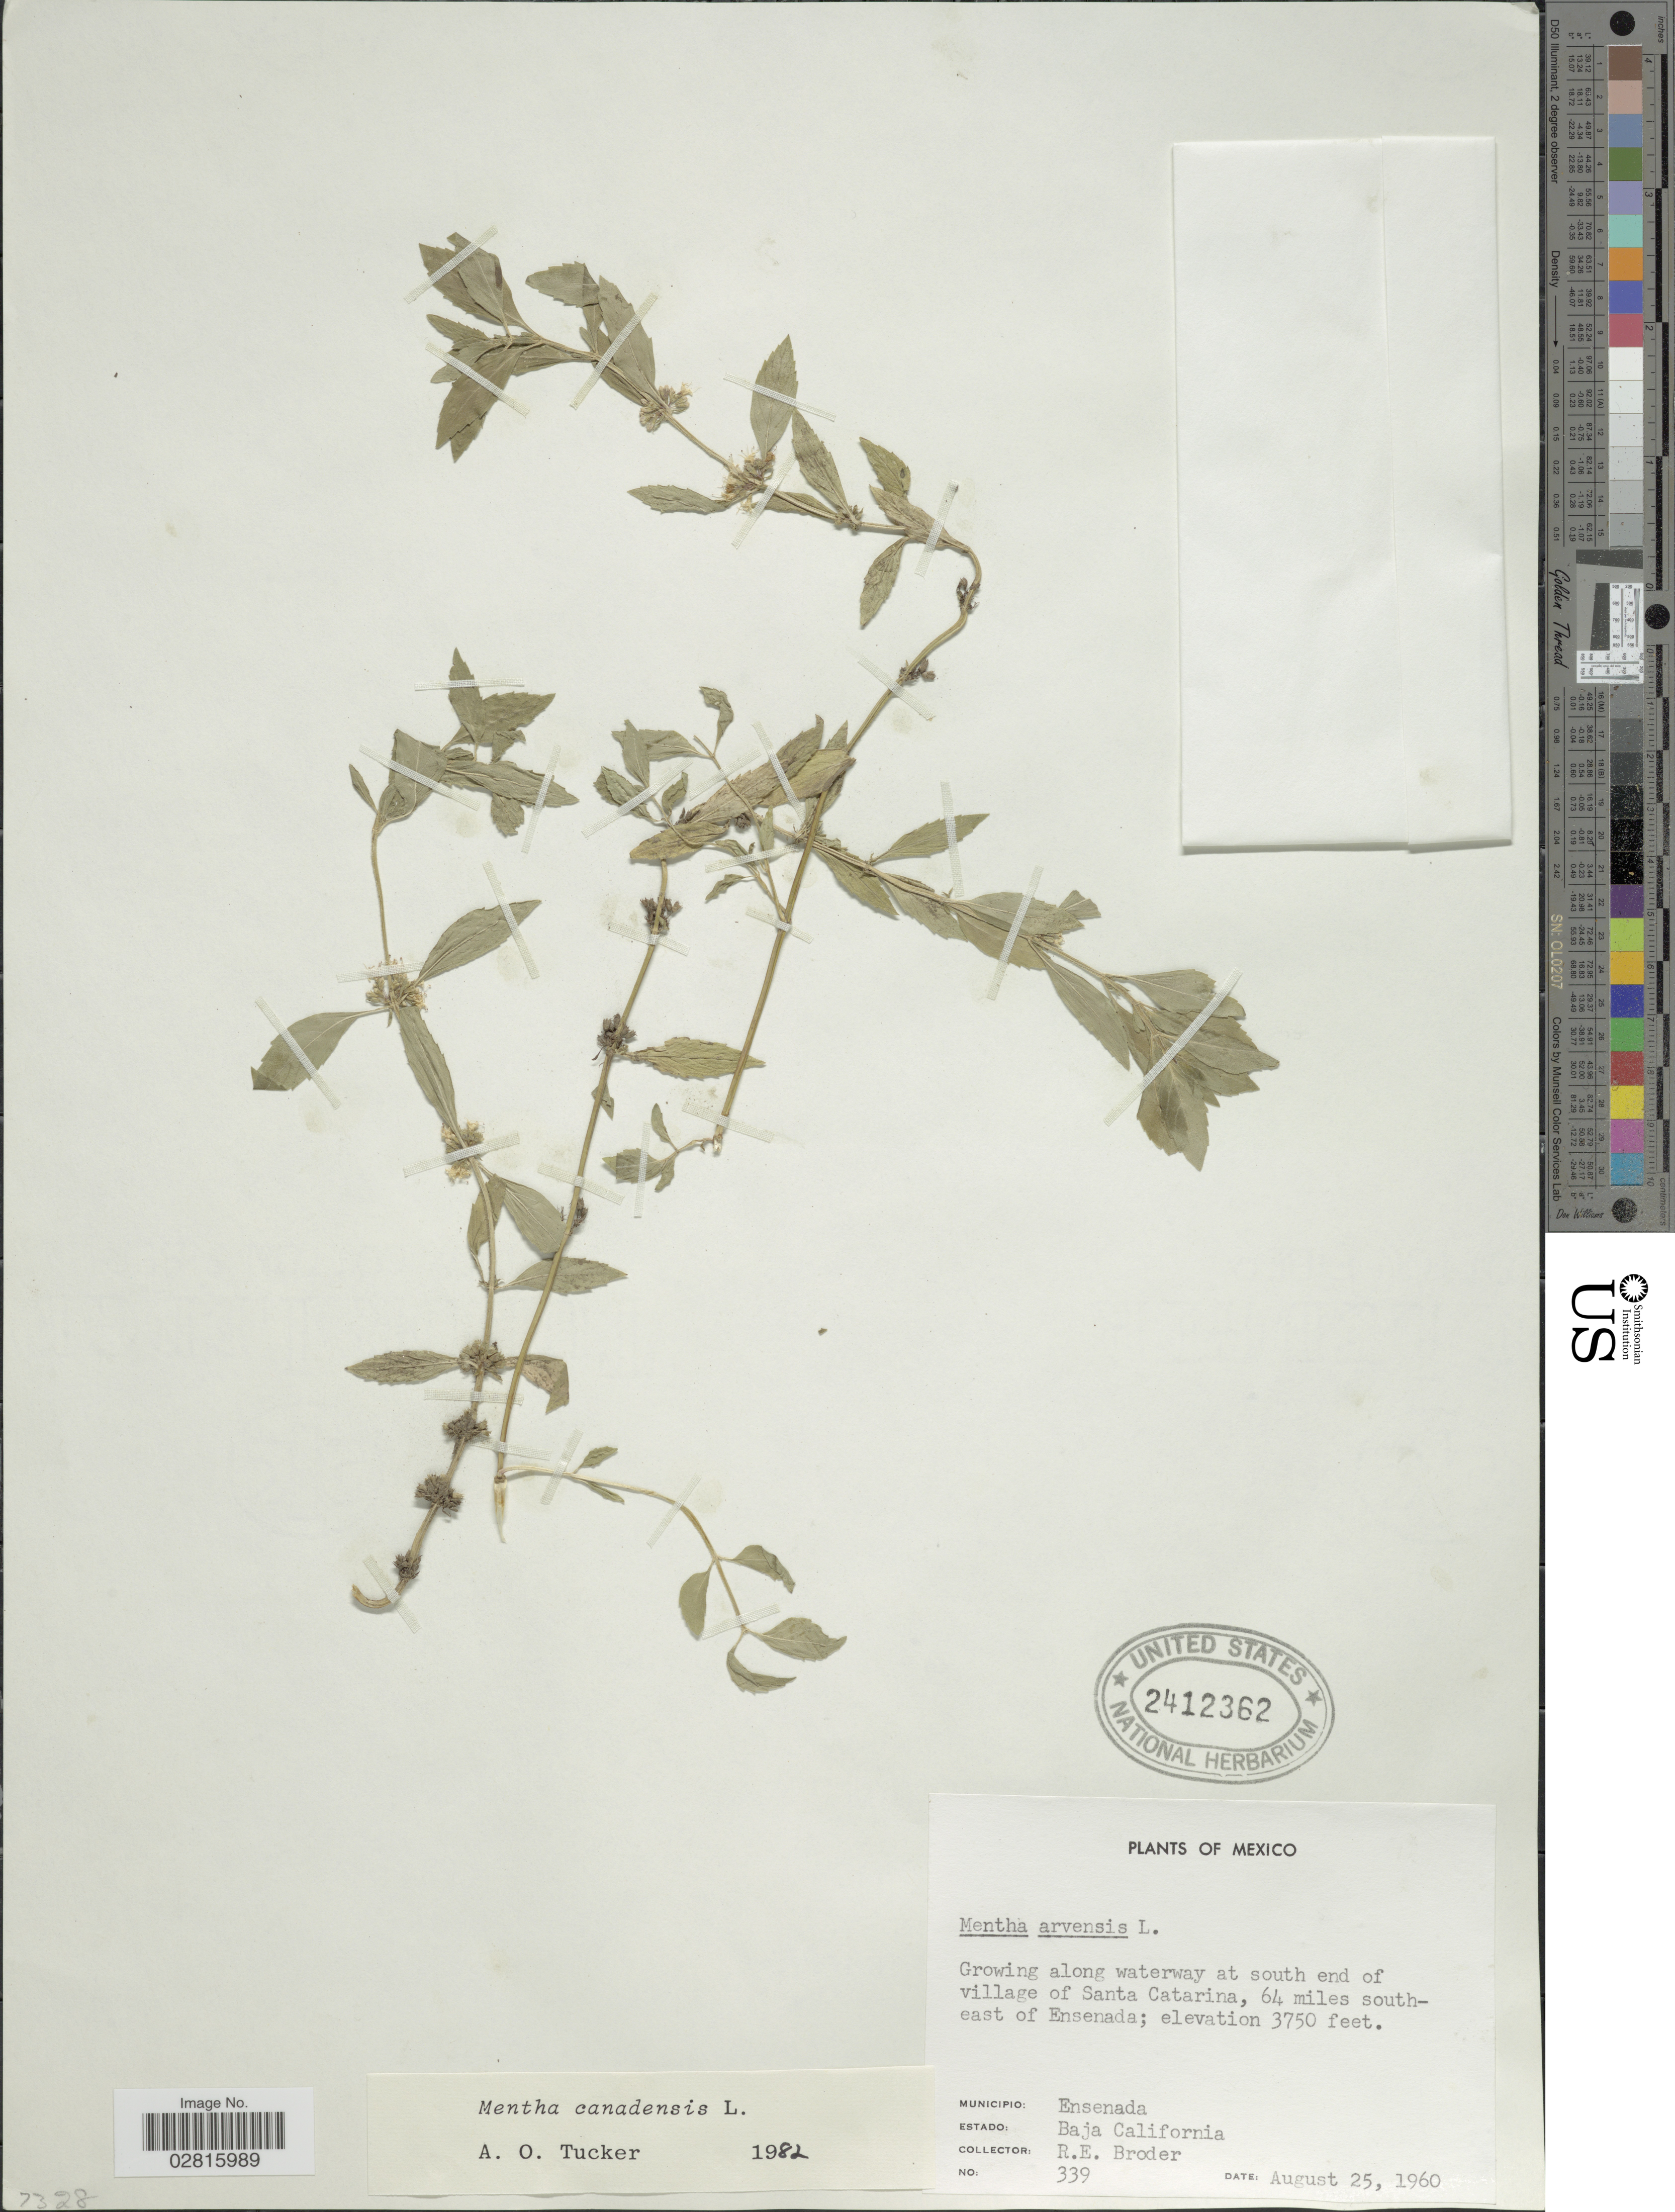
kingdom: Plantae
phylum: Tracheophyta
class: Magnoliopsida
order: Lamiales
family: Lamiaceae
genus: Mentha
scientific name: Mentha canadensis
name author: L.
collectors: R. Broder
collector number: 339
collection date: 1960-08-25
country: Mexico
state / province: Baja California Norte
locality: Growing along waterway at south end of village of Santa Catarina, 64 miles south-east of Ensenada. Municipio: Ensenada. Estado: Baja California.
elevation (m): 1143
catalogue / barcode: US 2412362